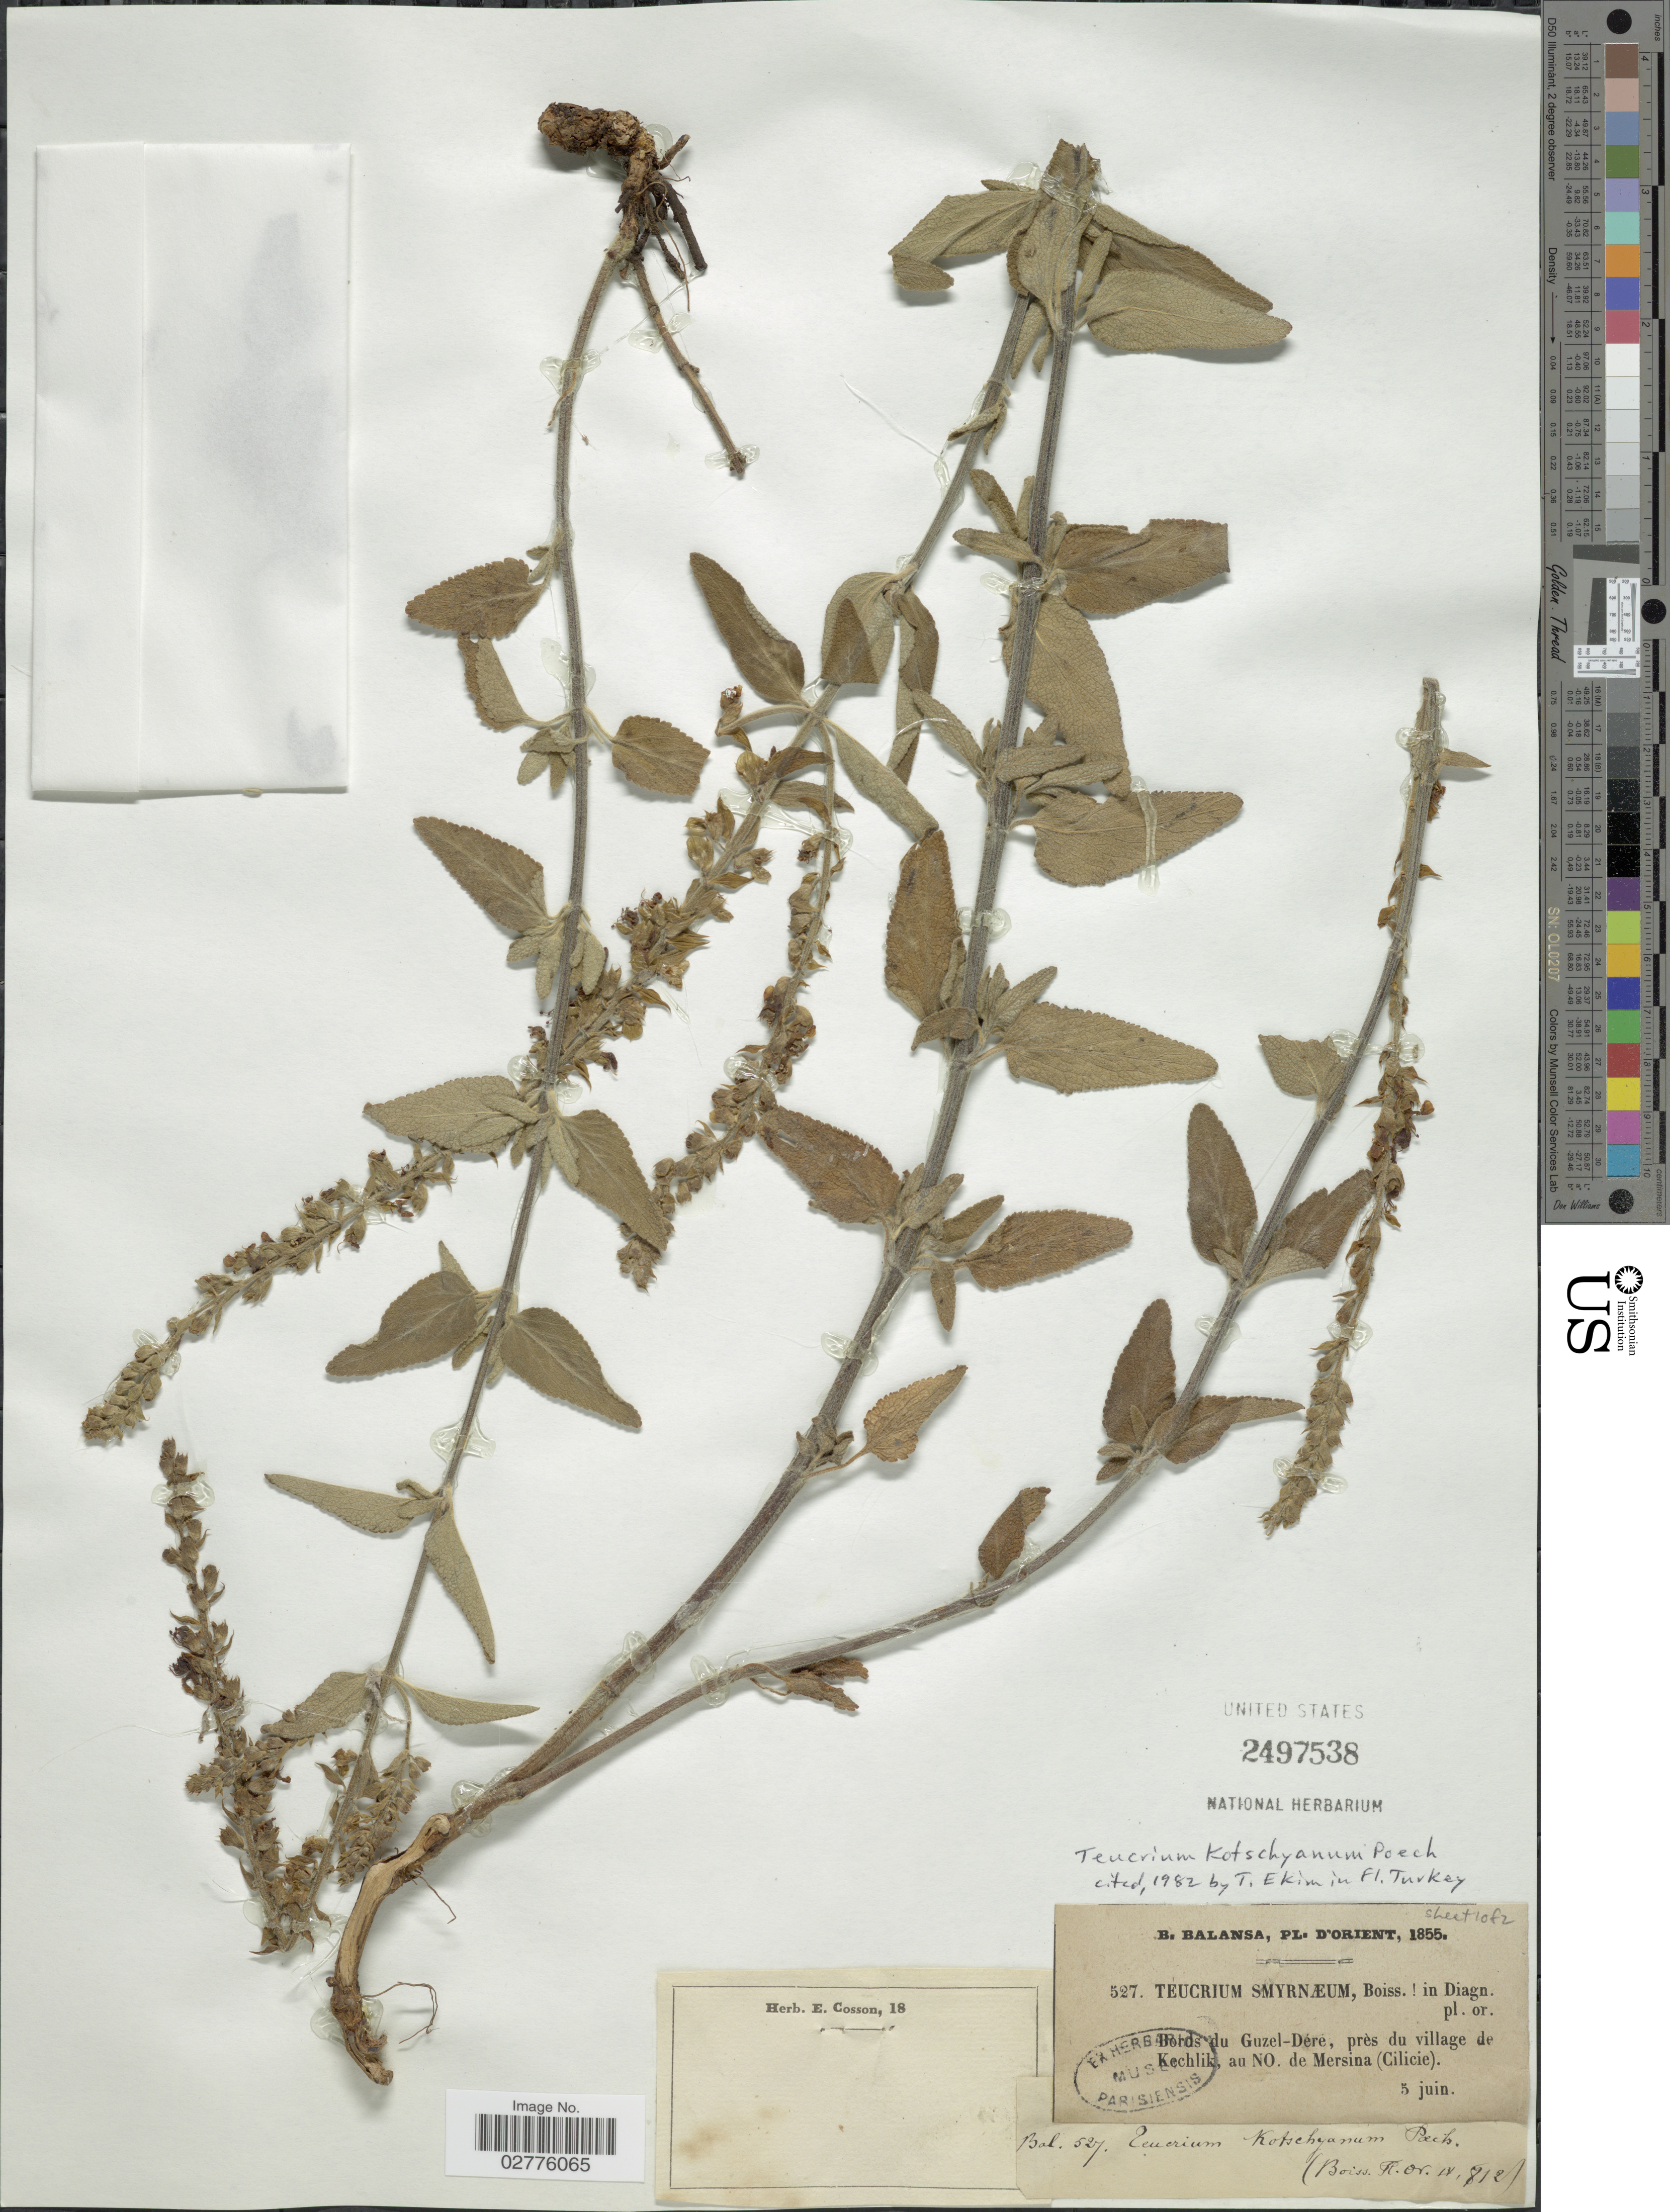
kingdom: Plantae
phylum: Tracheophyta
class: Magnoliopsida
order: Lamiales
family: Lamiaceae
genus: Teucrium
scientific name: Teucrium kotschyanum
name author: Poech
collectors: B. Balansa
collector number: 527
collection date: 1855-06-05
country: Turkey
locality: Orient, Bords du Guzel-Dére, près du village de Kechlik, au NO. de Mersina (Cilicie).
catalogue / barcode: US 2497538